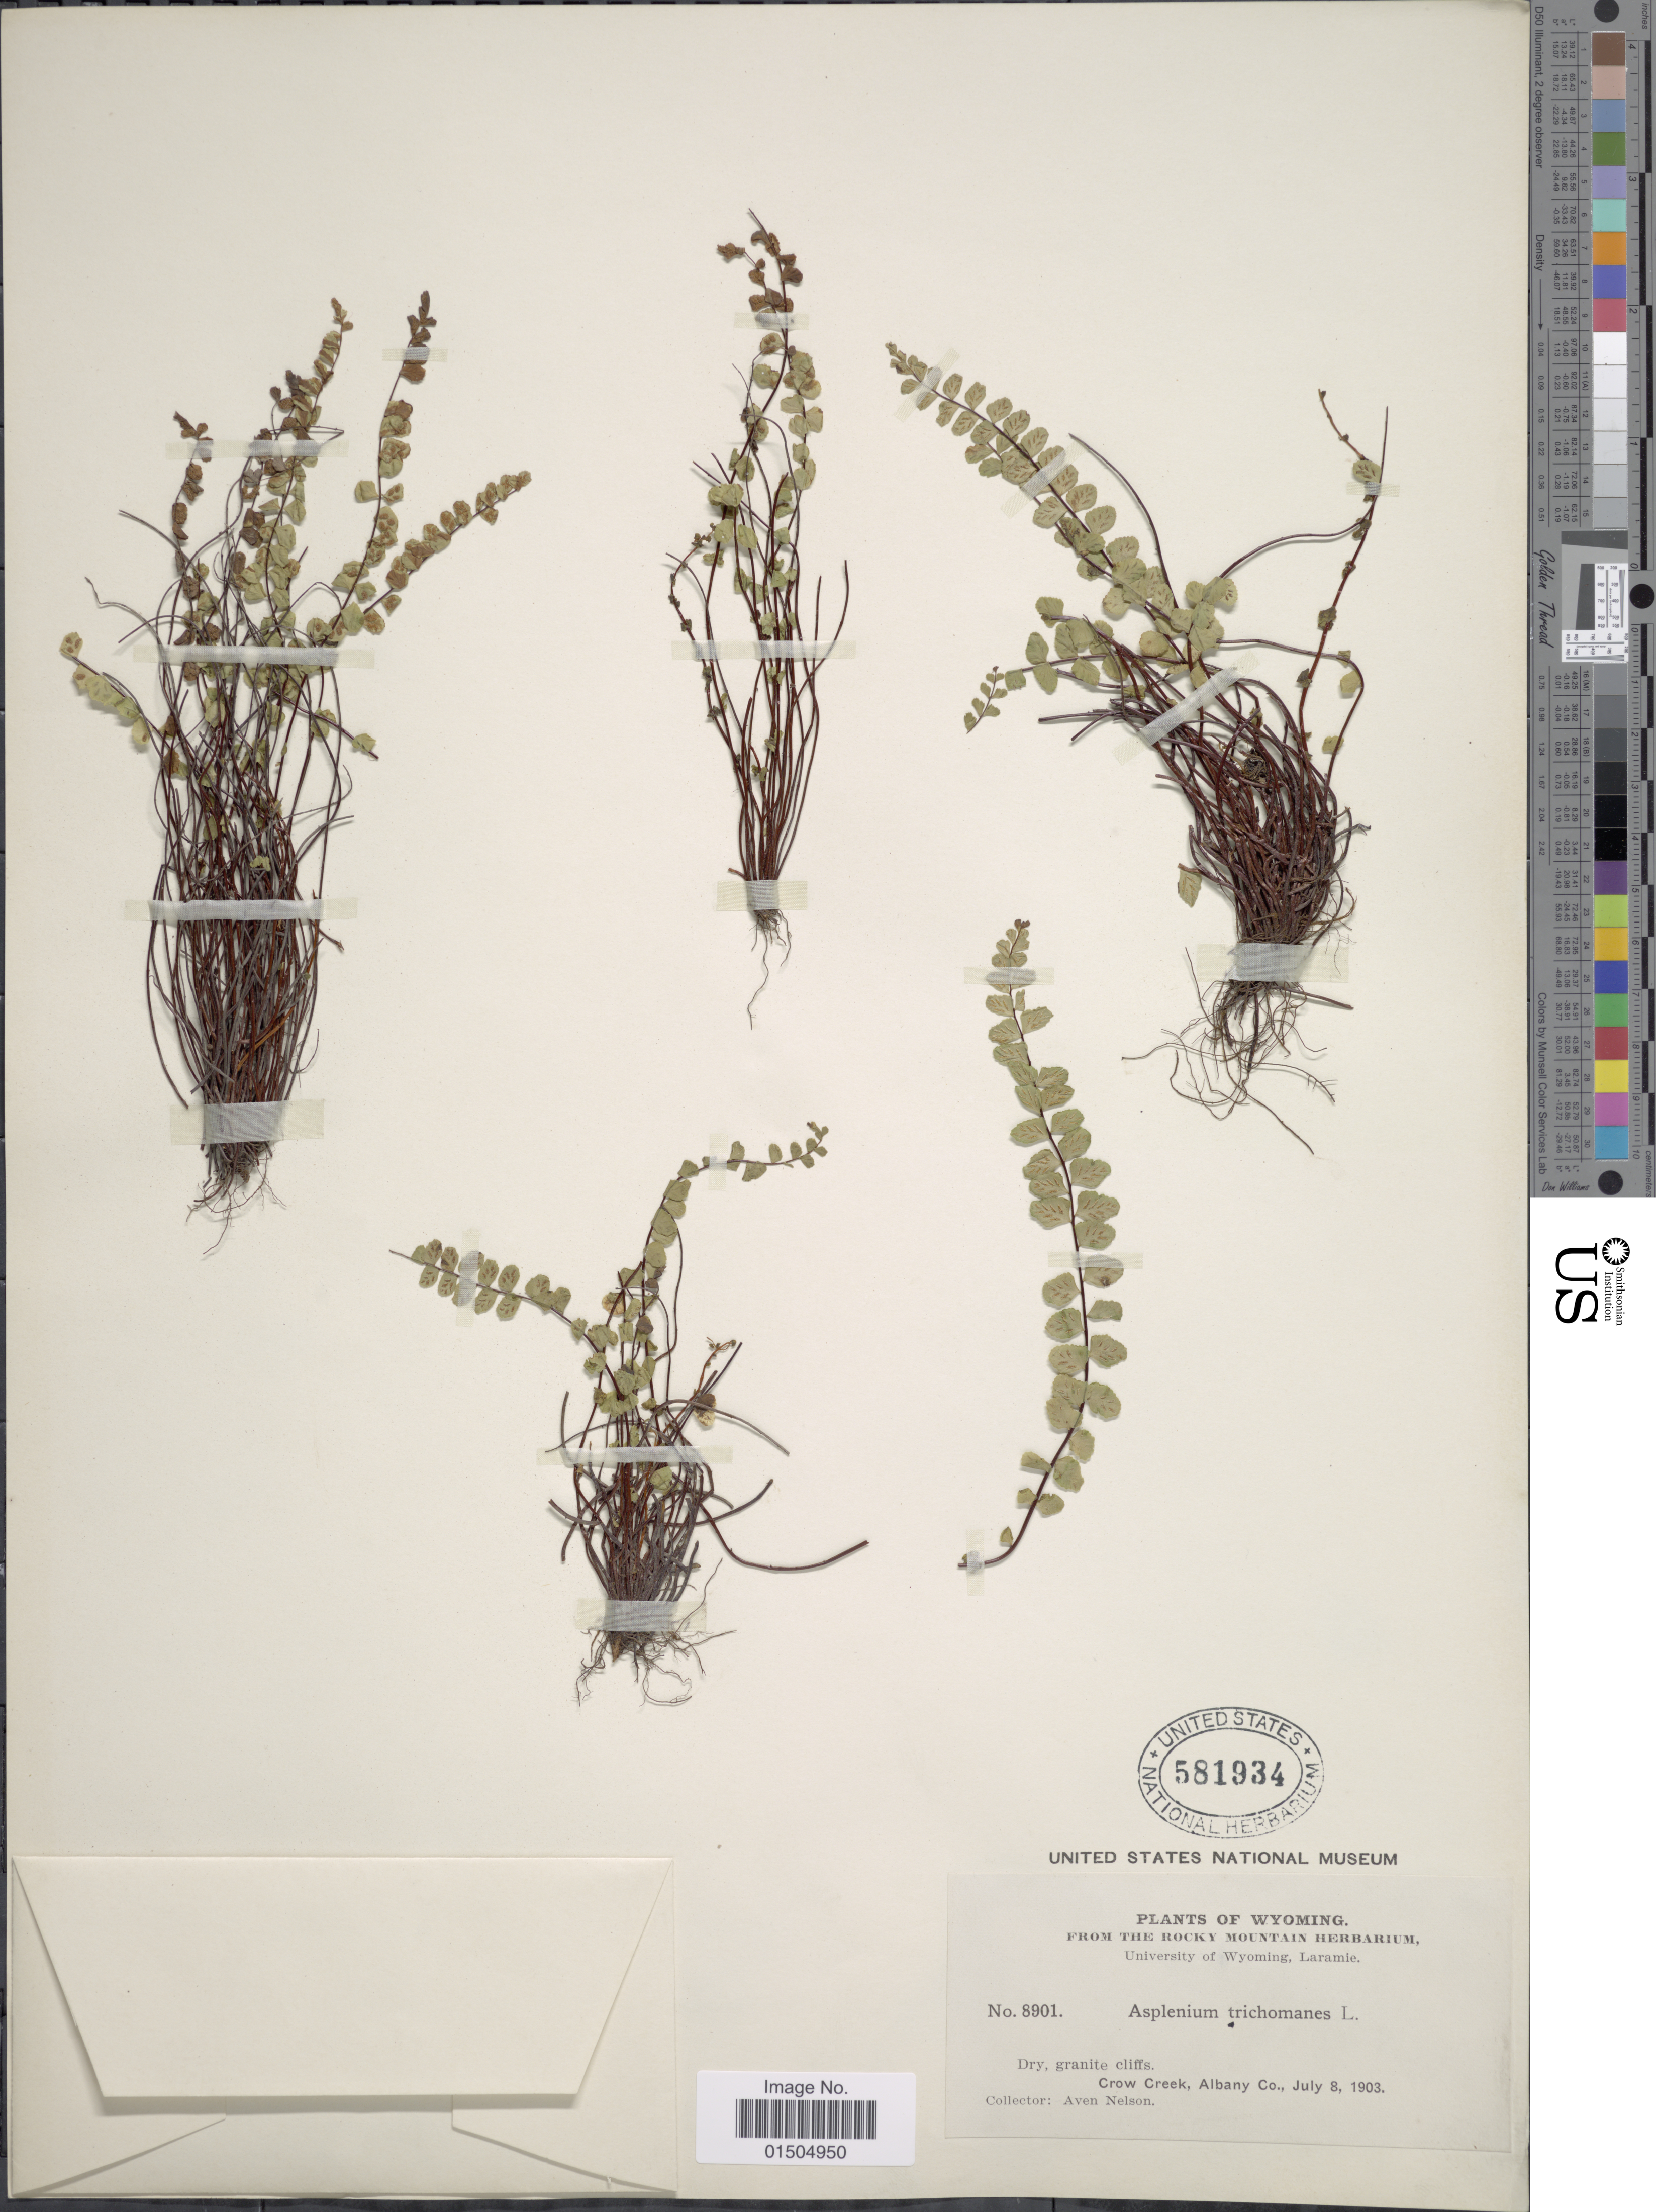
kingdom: Plantae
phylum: Tracheophyta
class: Polypodiopsida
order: Polypodiales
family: Aspleniaceae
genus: Asplenium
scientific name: Asplenium trichomanes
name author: L.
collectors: A. Nelson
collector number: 8901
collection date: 1903-07-08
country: United States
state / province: Wyoming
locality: Crow Creek, Albany Co.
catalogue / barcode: US 581934